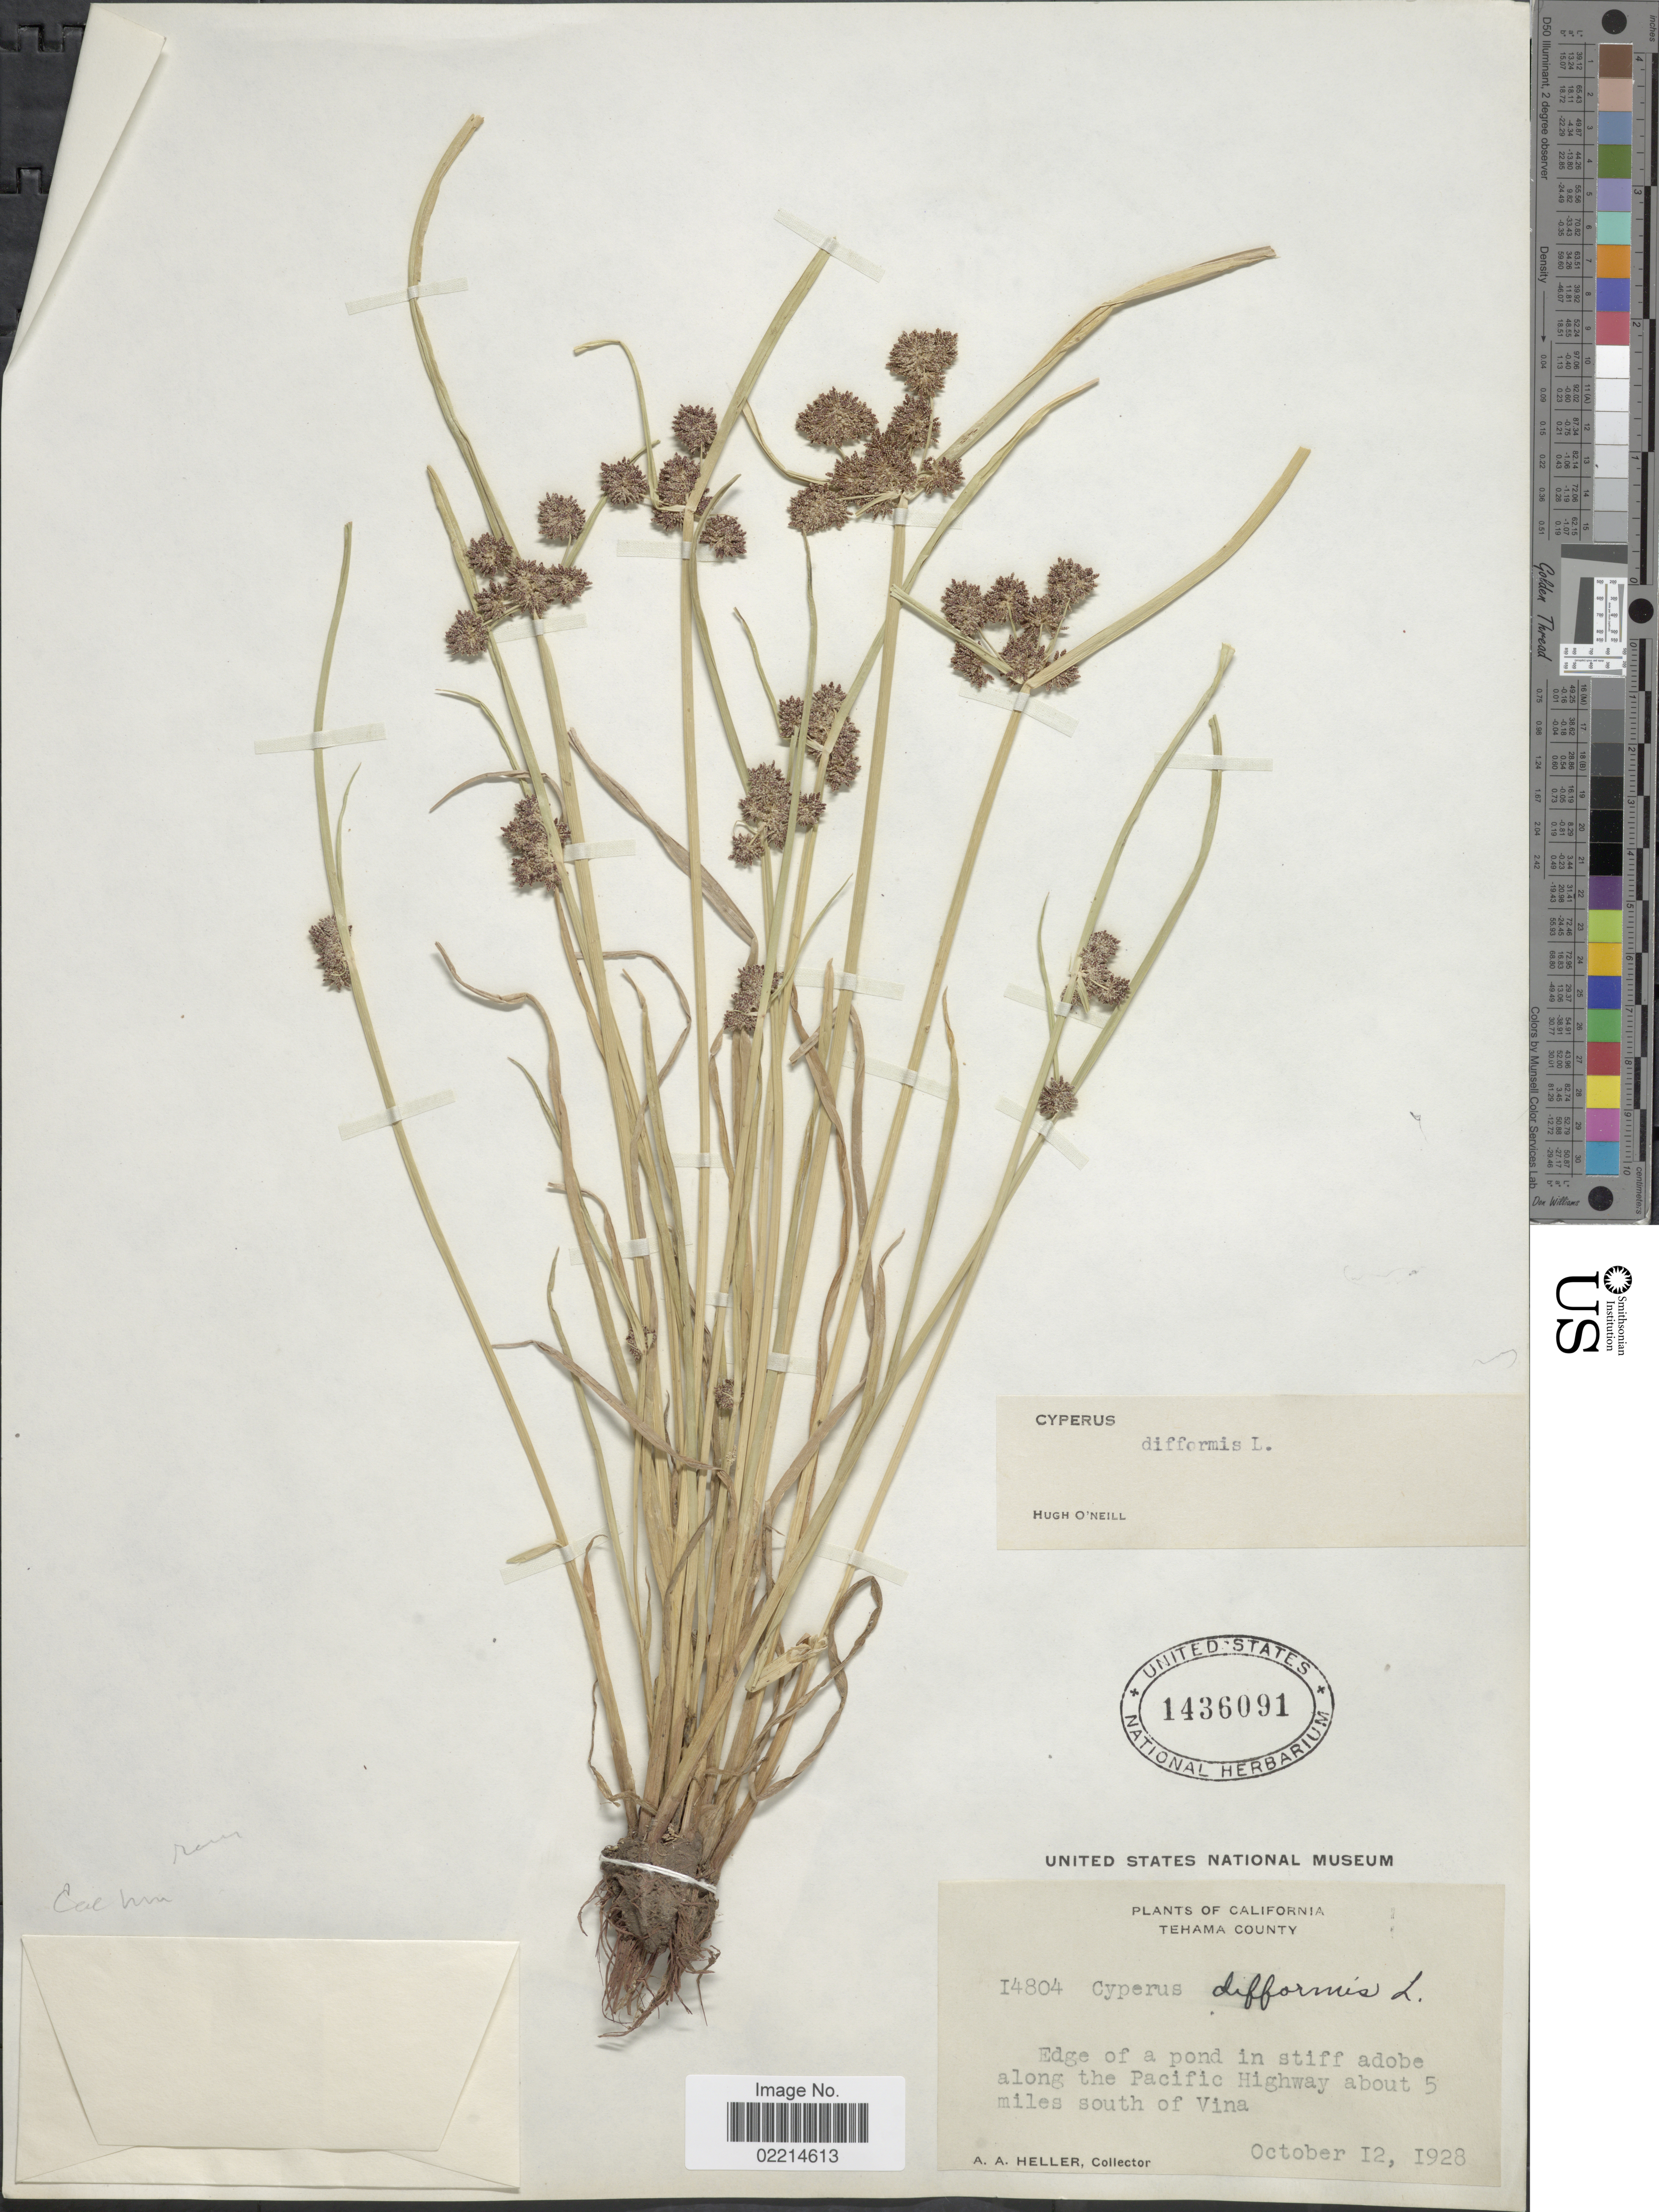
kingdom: Plantae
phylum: Tracheophyta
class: Liliopsida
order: Poales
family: Cyperaceae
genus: Cyperus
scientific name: Cyperus difformis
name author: L.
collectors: A. A. Heller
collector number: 14804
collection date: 1928-10-12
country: United States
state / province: California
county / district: Tehama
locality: Tehama County. edge of a pond in stiff adobe along the Pacific Highway about 5 miles south of Vina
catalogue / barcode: US 1436091